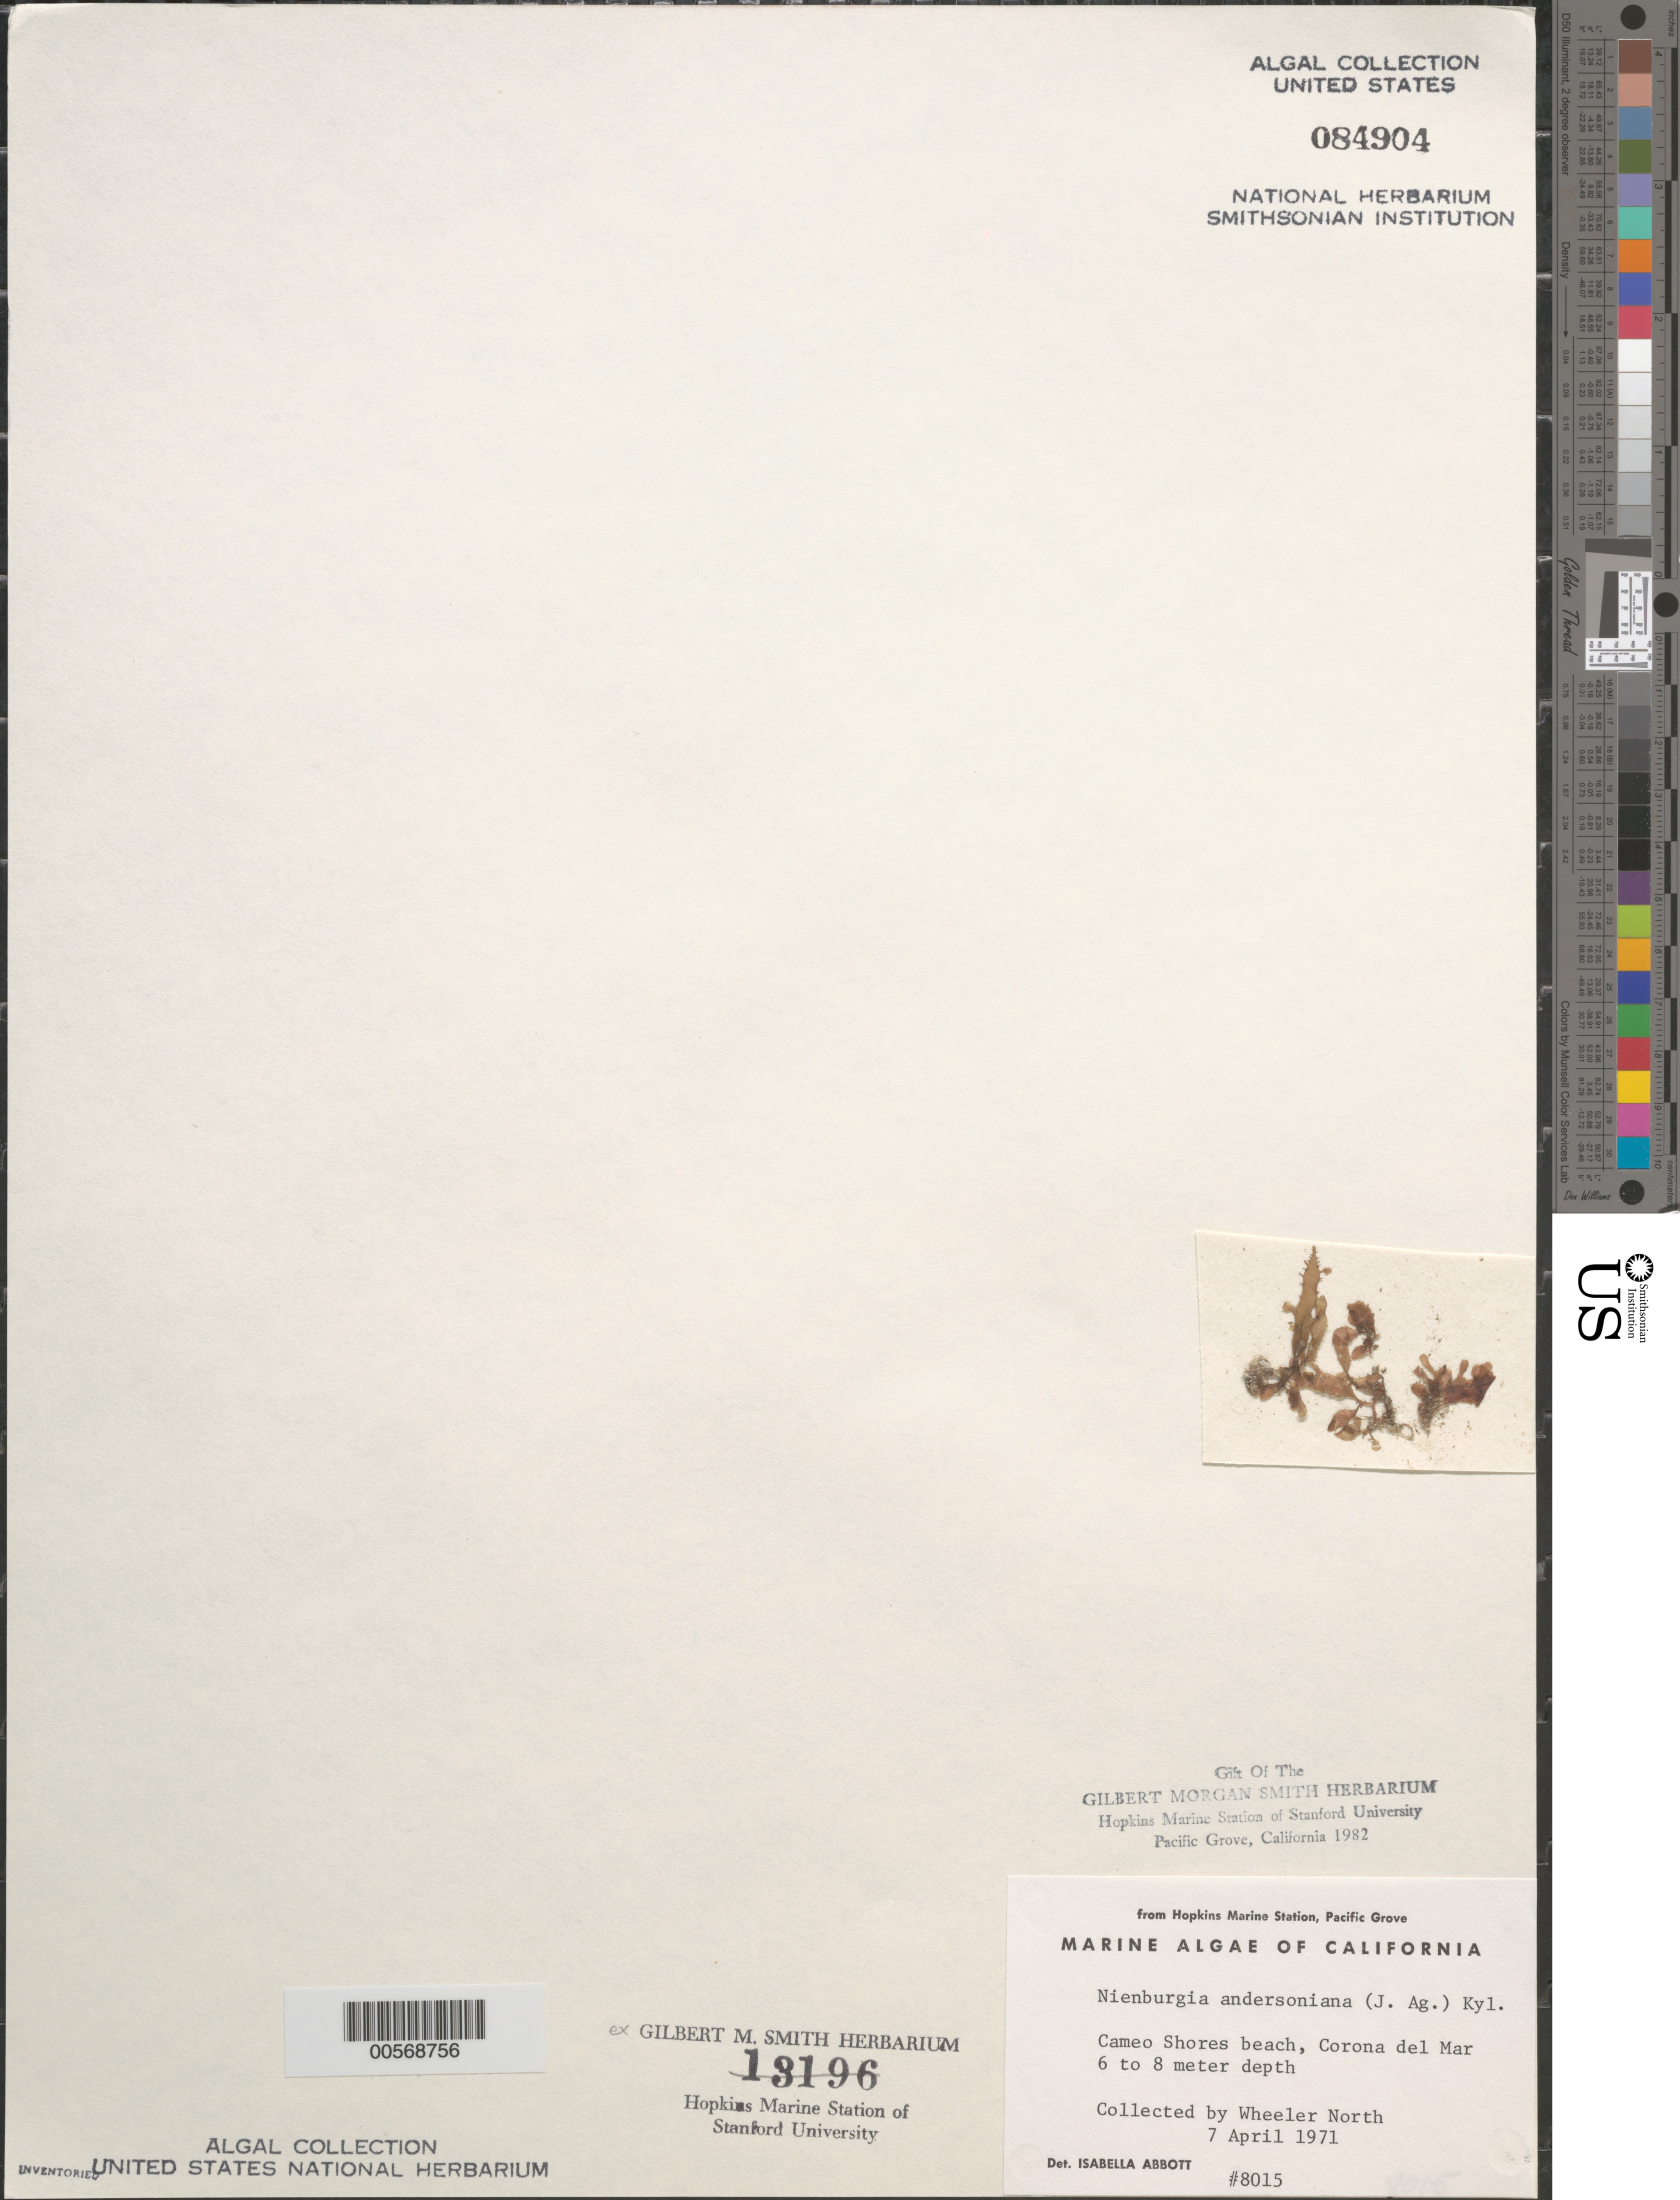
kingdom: Plantae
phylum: Rhodophyta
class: Florideophyceae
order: Ceramiales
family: Delesseriaceae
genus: Nienburgia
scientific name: Nienburgia andersoniana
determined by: Abbott, Isabella A.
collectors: W. North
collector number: IAA 8015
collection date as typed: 07 Apr 1971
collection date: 1971-04-07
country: United States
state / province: California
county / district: Orange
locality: Cameo Shores Beach, Corona del Mar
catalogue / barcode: US 84904